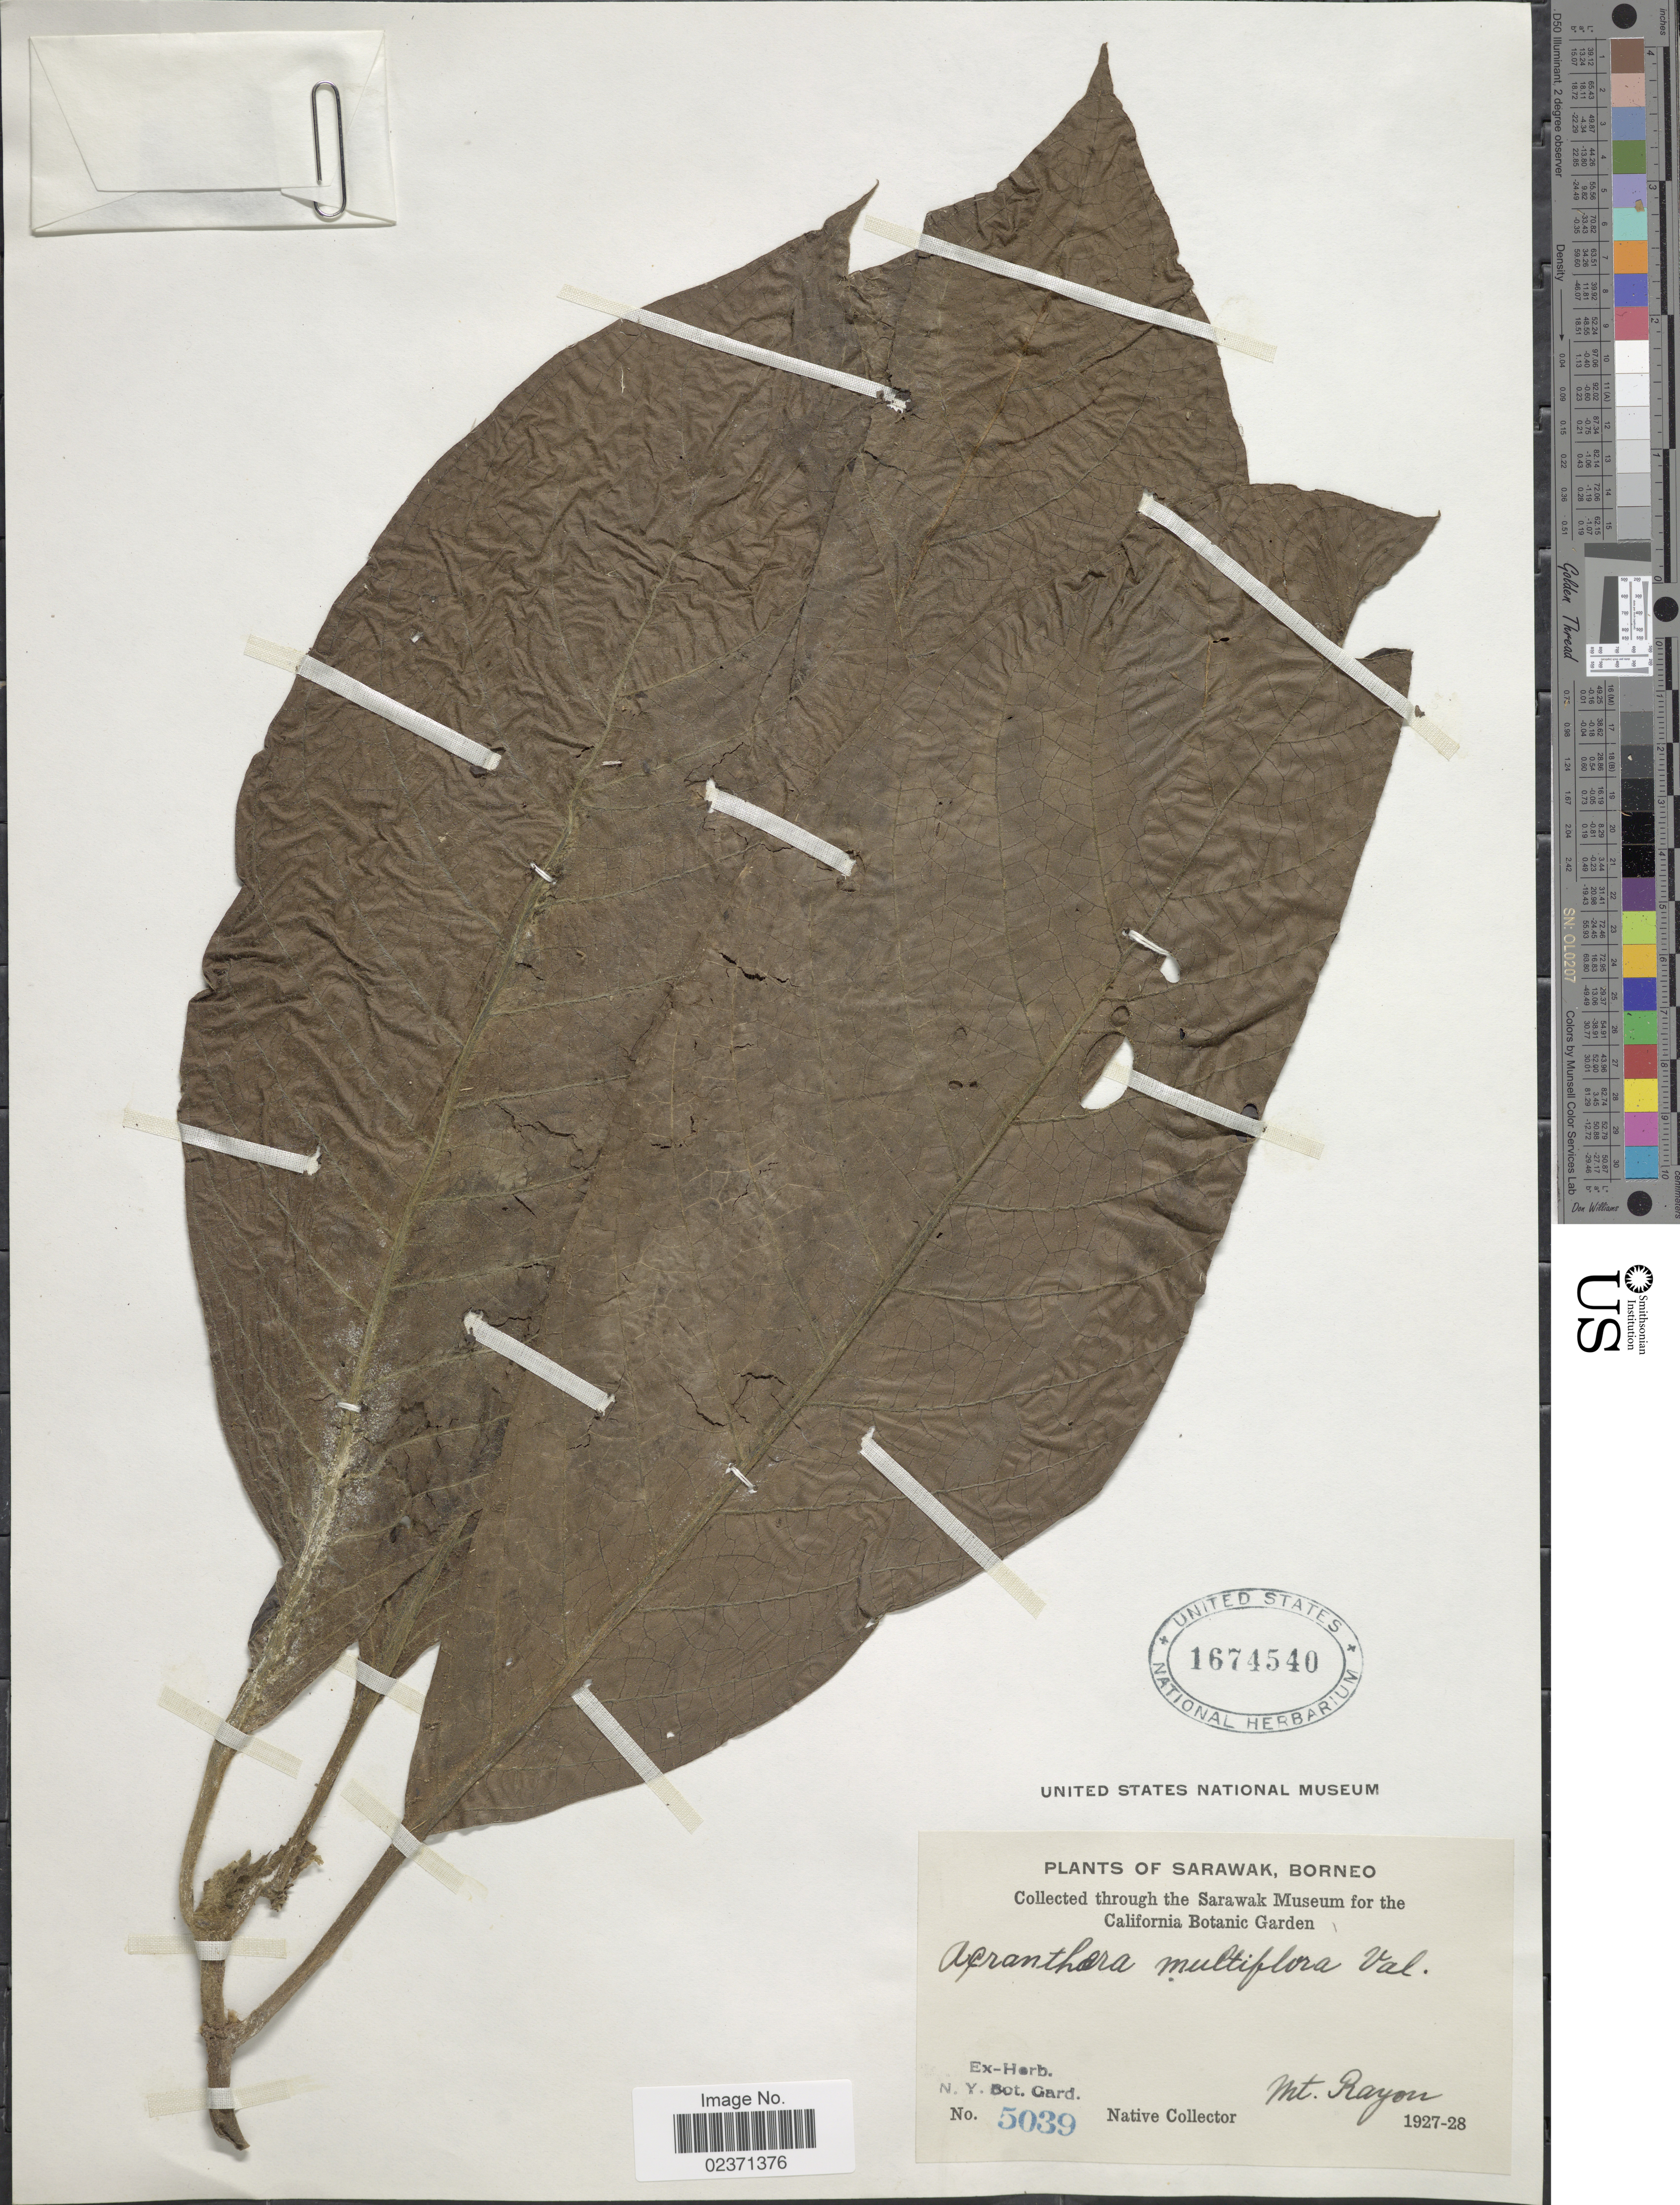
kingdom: Plantae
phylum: Tracheophyta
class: Magnoliopsida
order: Gentianales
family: Rubiaceae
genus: Acranthera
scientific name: Acranthera multiflora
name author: Valeton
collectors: Native collector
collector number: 5039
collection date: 1927/1928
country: Malaysia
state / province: Sarawak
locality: Mt. Rayon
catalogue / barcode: US 1674540